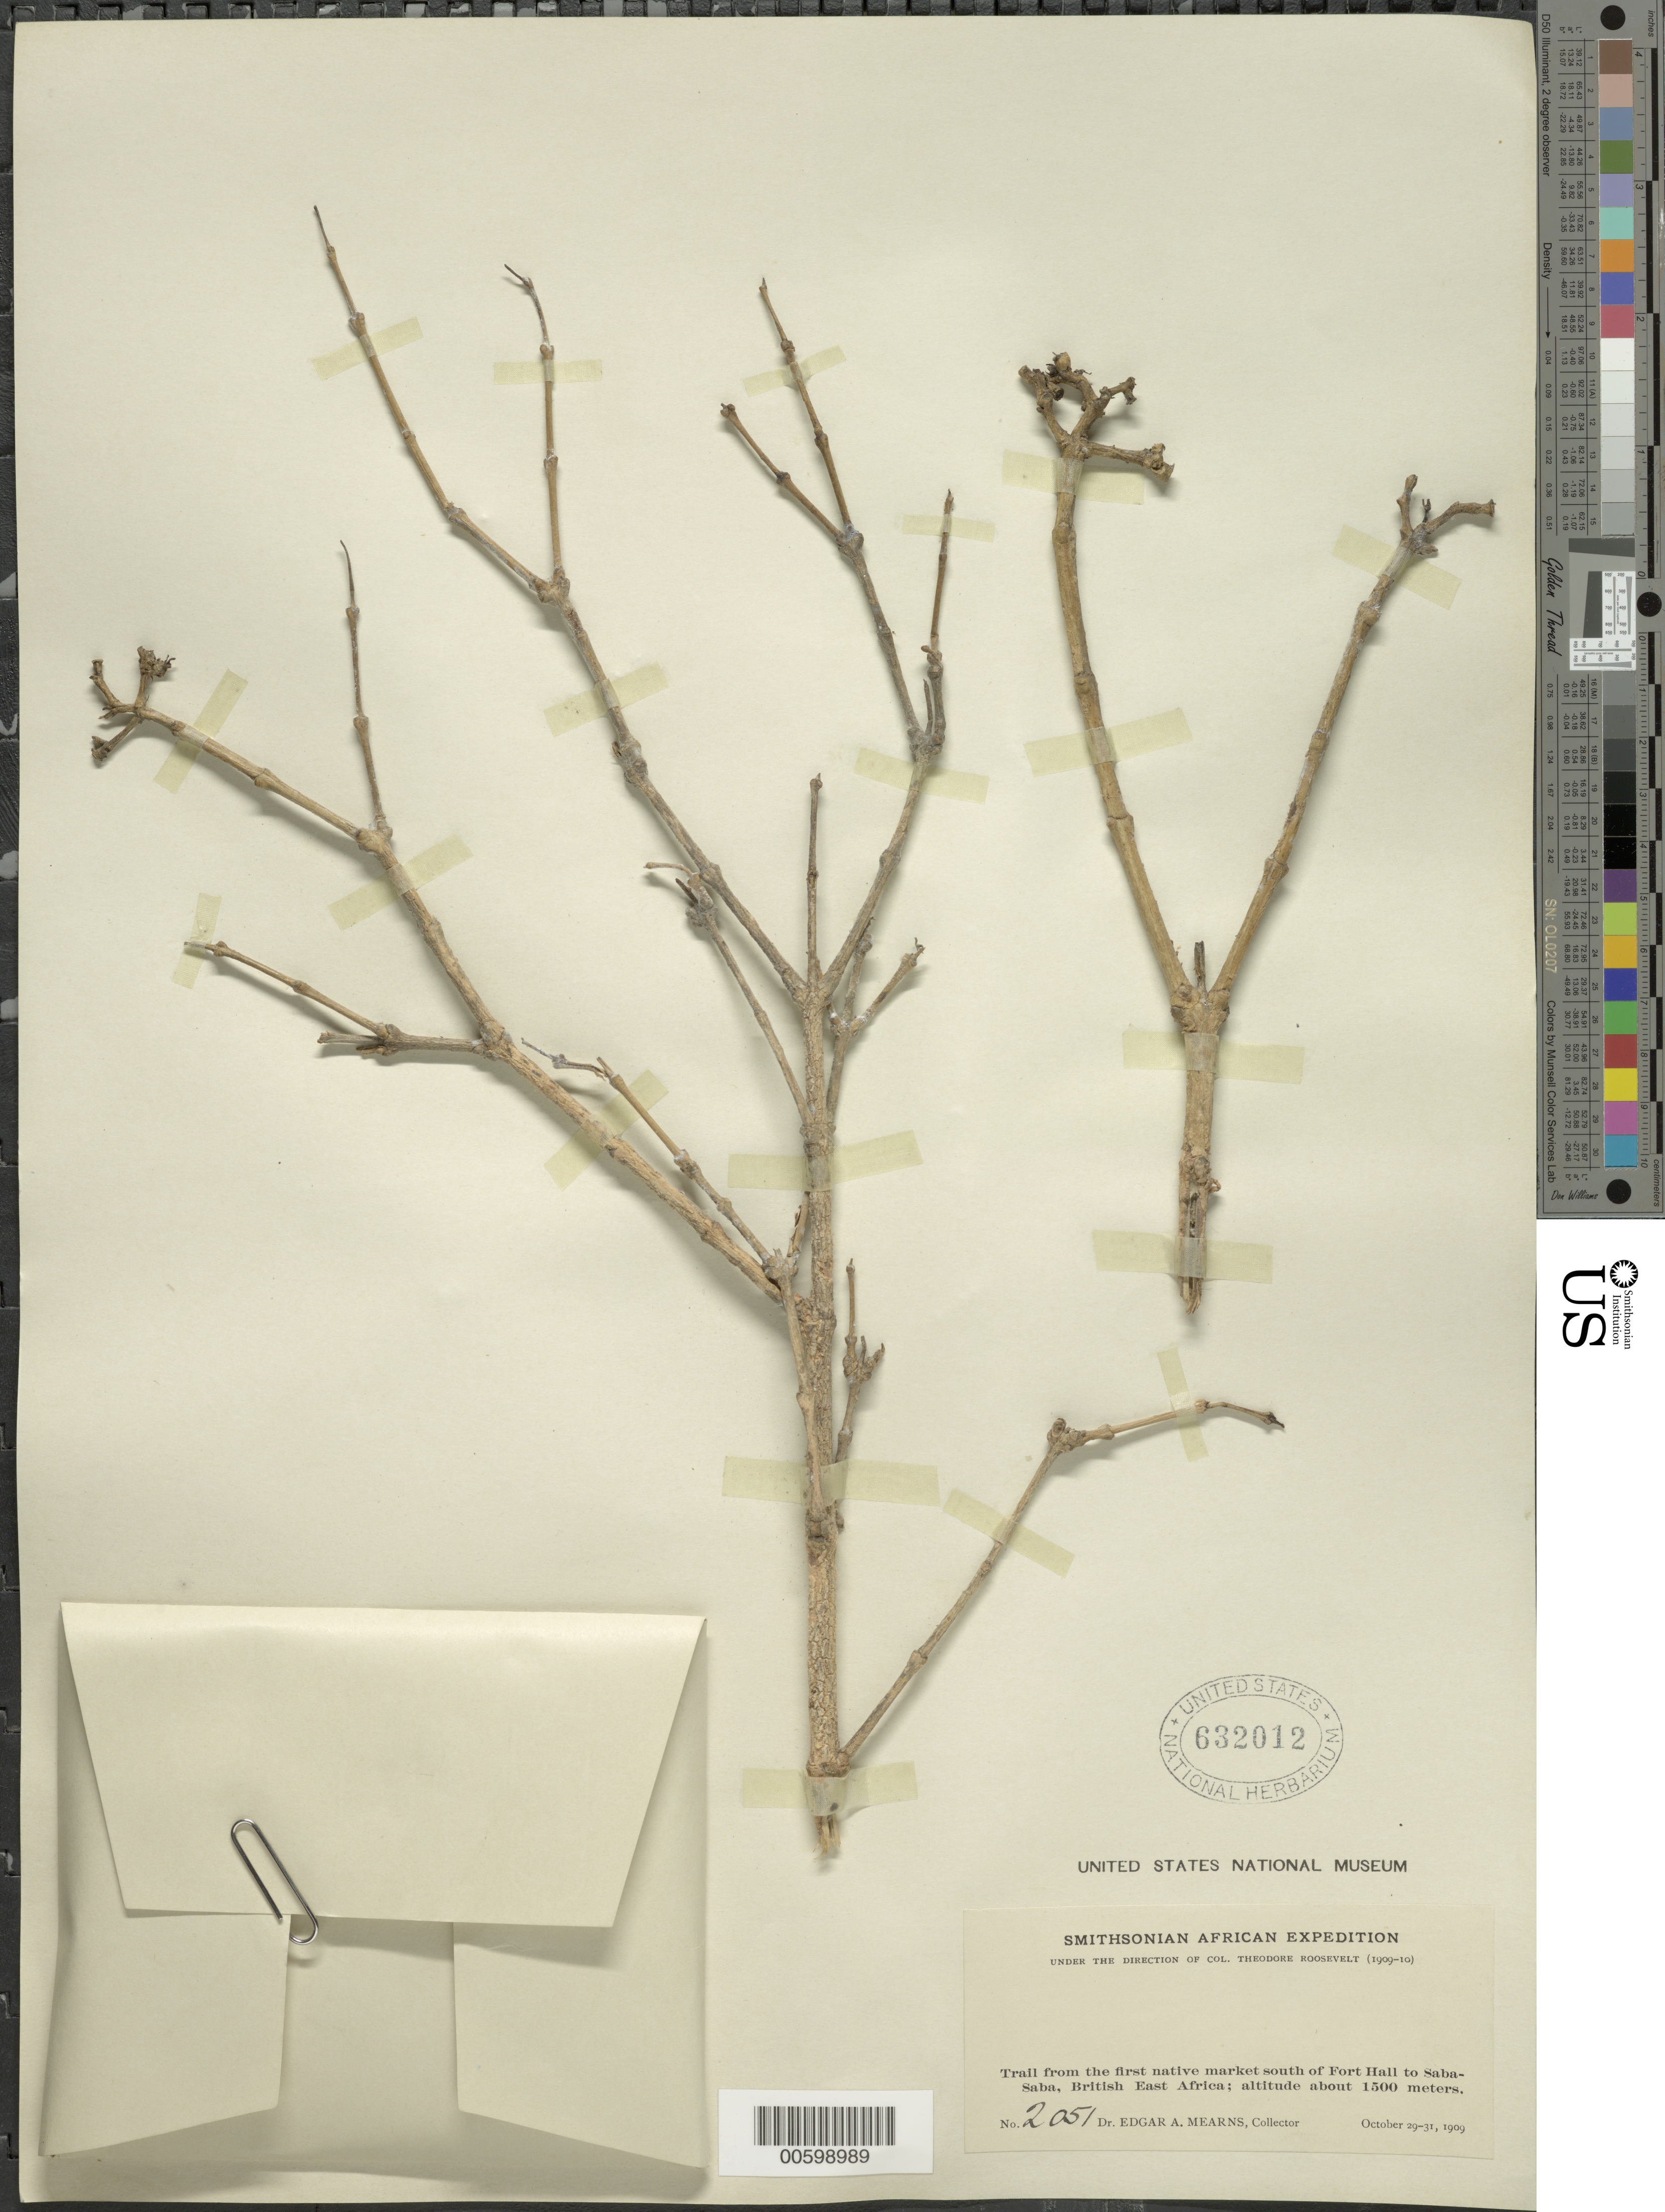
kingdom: Plantae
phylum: Tracheophyta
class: Magnoliopsida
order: Boraginales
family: Cordiaceae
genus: Cordia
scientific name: Cordia naidophila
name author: I.M. Johnst.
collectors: E. A. Mearns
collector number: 2051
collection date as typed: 29 Oct 1909 to 31 Oct 1909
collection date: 1909-10-29/1909-10-31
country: Kenya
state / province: Murang'a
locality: Trail from the first native market south of Fort Hall to Saba Saba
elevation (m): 1500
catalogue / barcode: US 632012